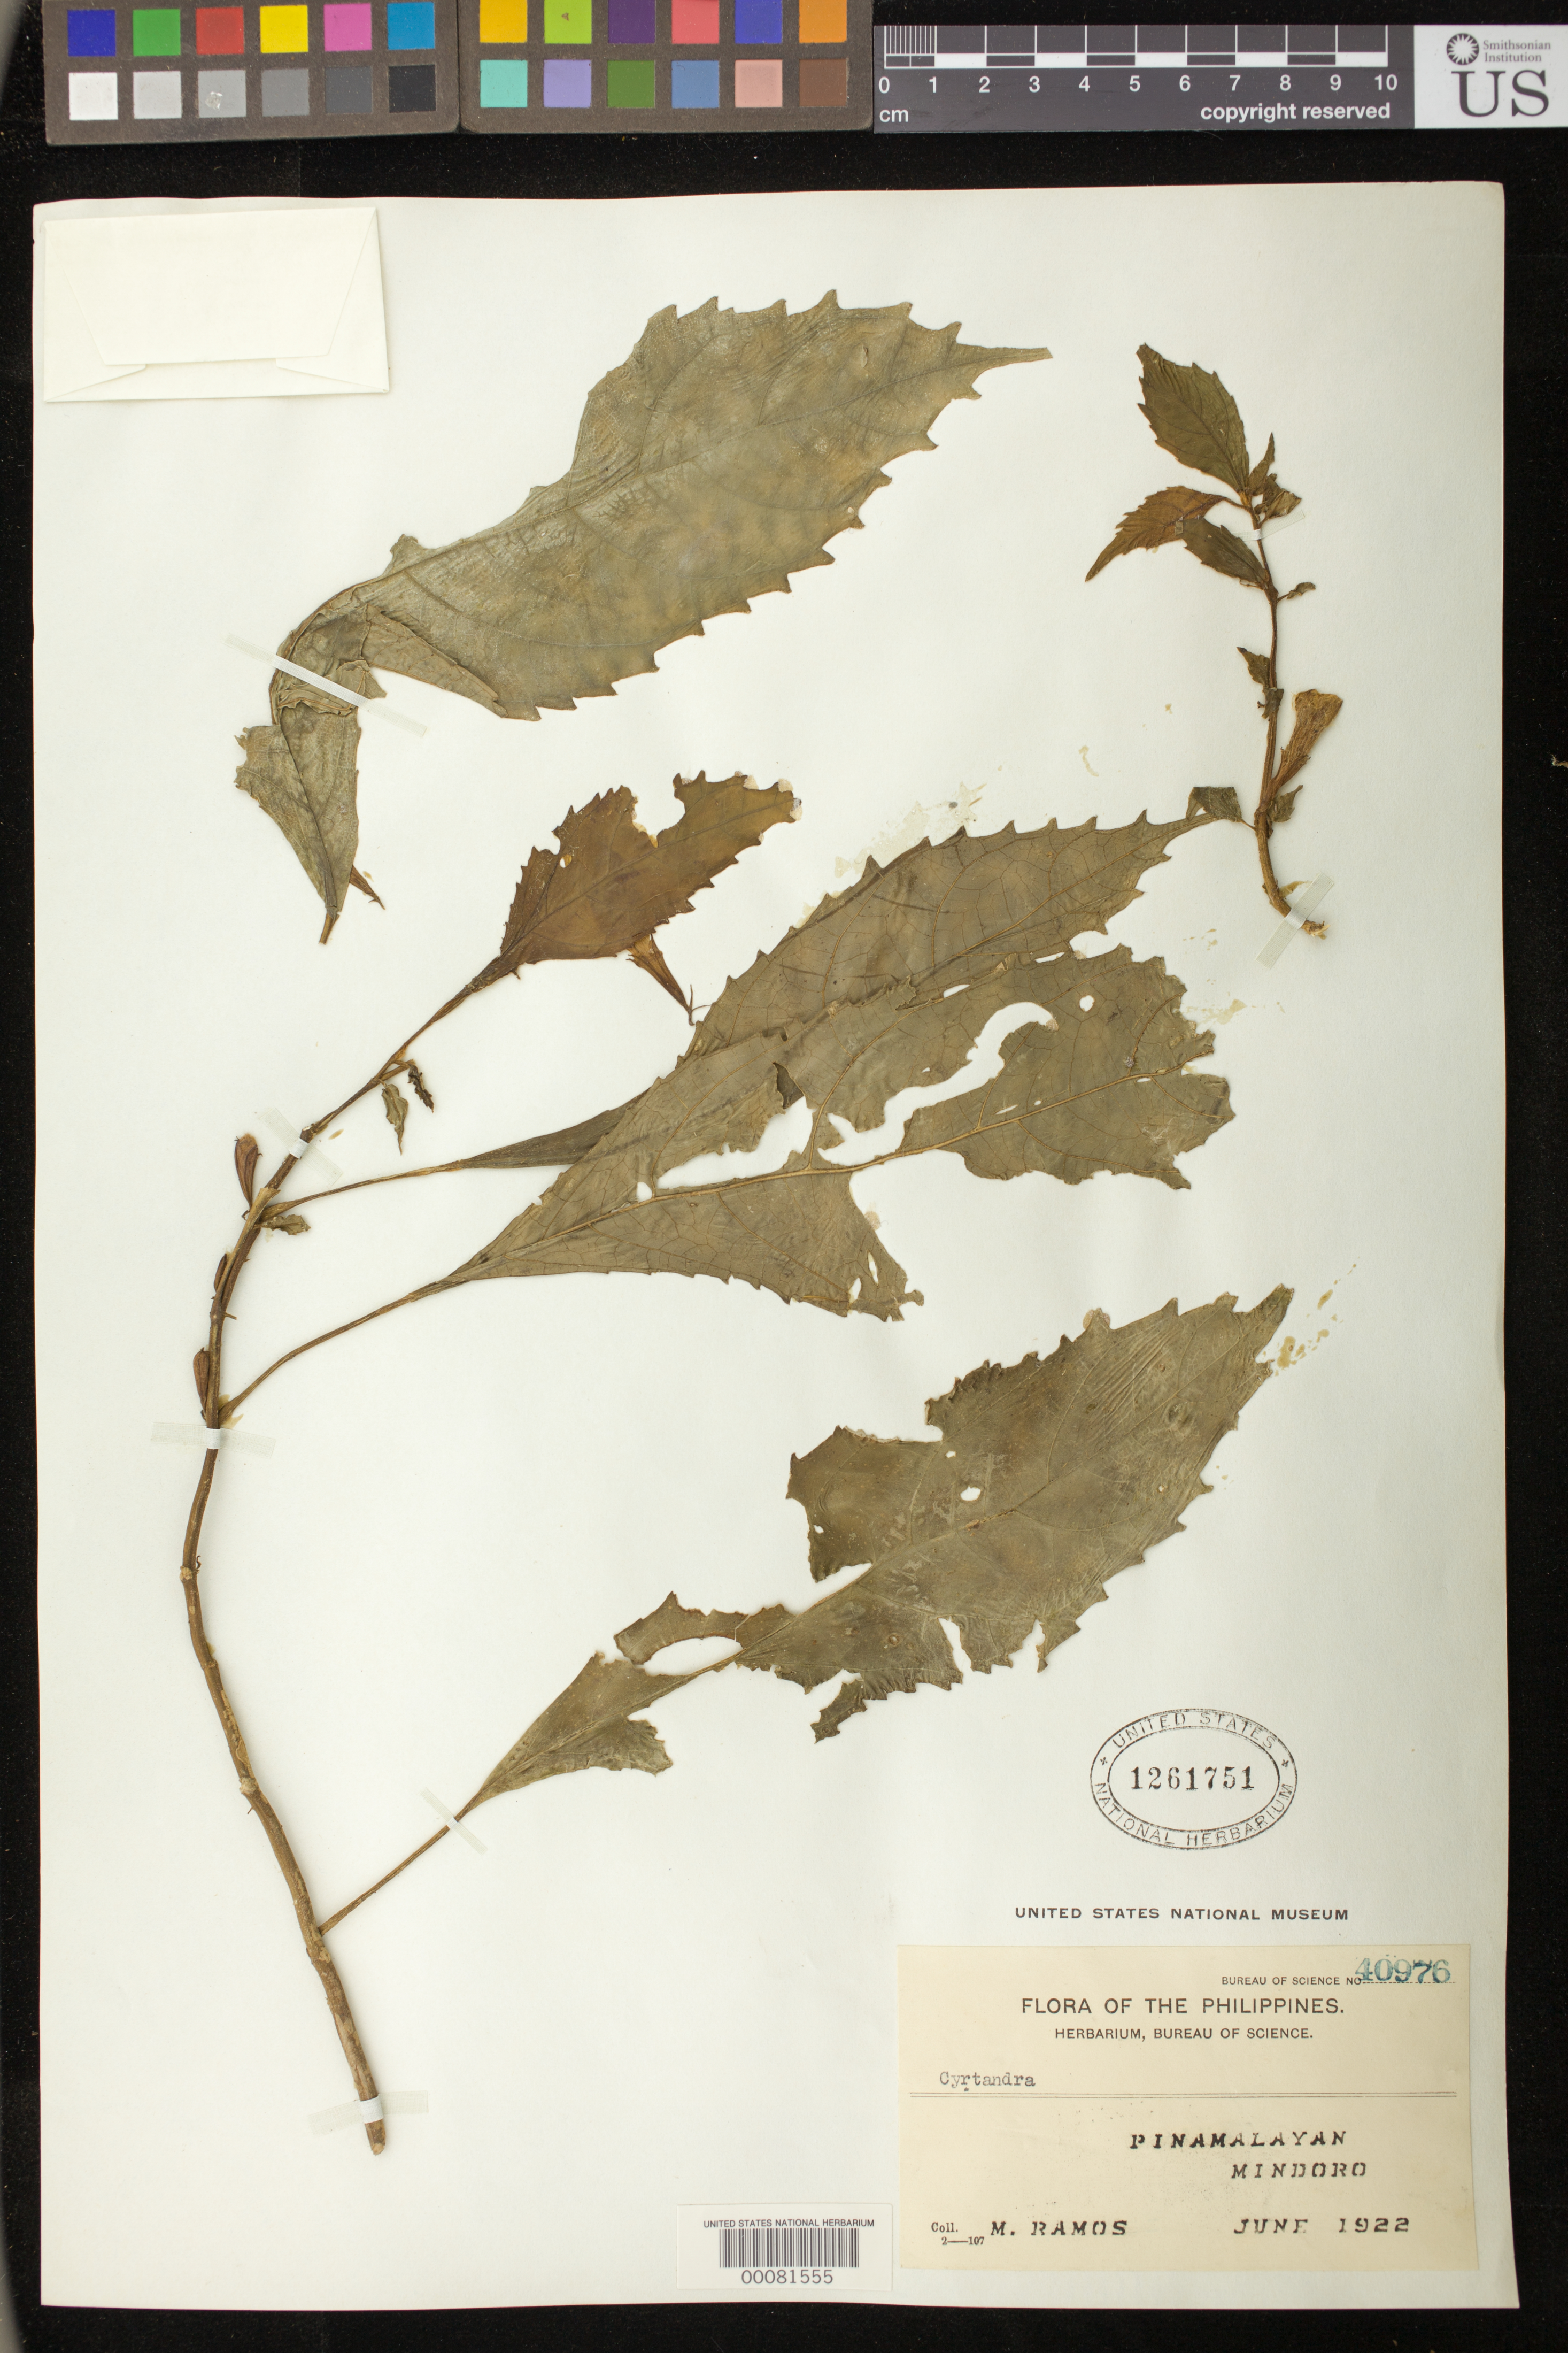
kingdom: Plantae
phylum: Tracheophyta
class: Magnoliopsida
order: Lamiales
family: Gesneriaceae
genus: Cyrtandra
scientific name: Cyrtandra sp.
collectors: M. Ramos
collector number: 40976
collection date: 1922-06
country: Philippines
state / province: Mimaropa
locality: Pinamalayan, Mindoro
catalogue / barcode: US 1261751